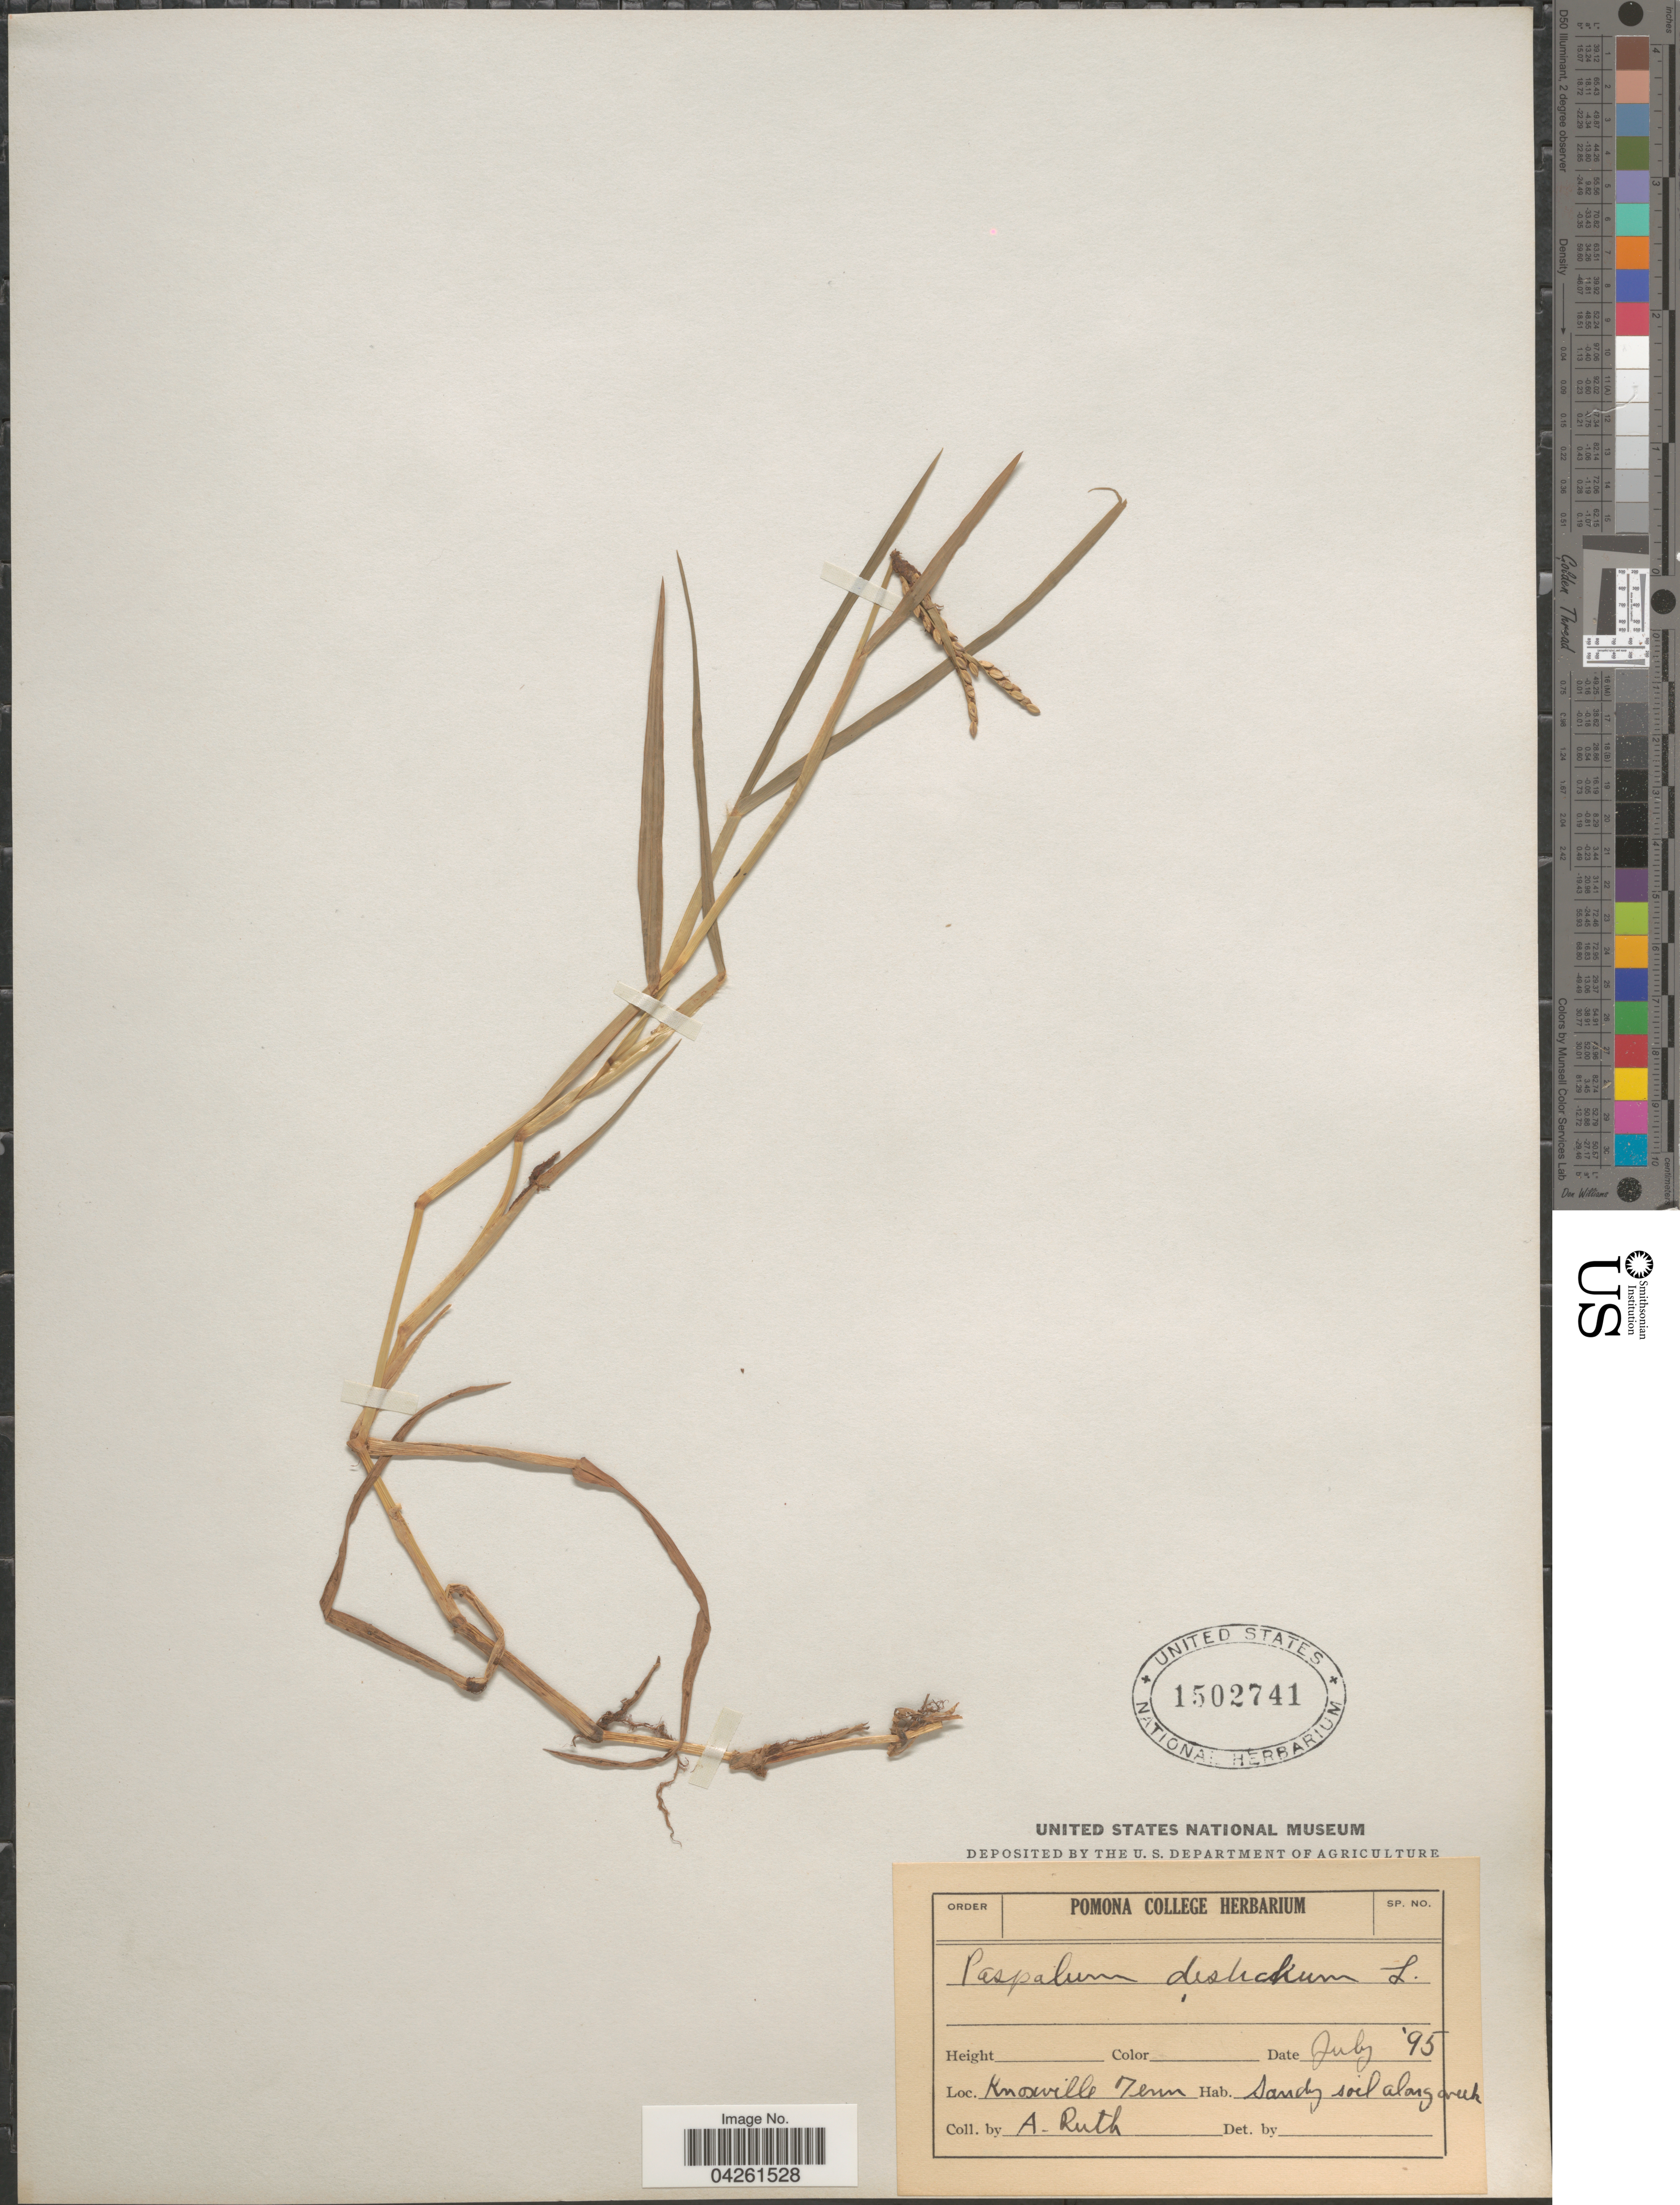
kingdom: Plantae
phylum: Tracheophyta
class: Liliopsida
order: Poales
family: Poaceae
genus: Paspalum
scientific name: Paspalum distichum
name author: L.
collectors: A. Ruth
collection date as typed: Transcribed d/m/y: /7/95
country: United States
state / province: Tennessee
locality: Knoxville.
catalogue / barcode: US 1502741